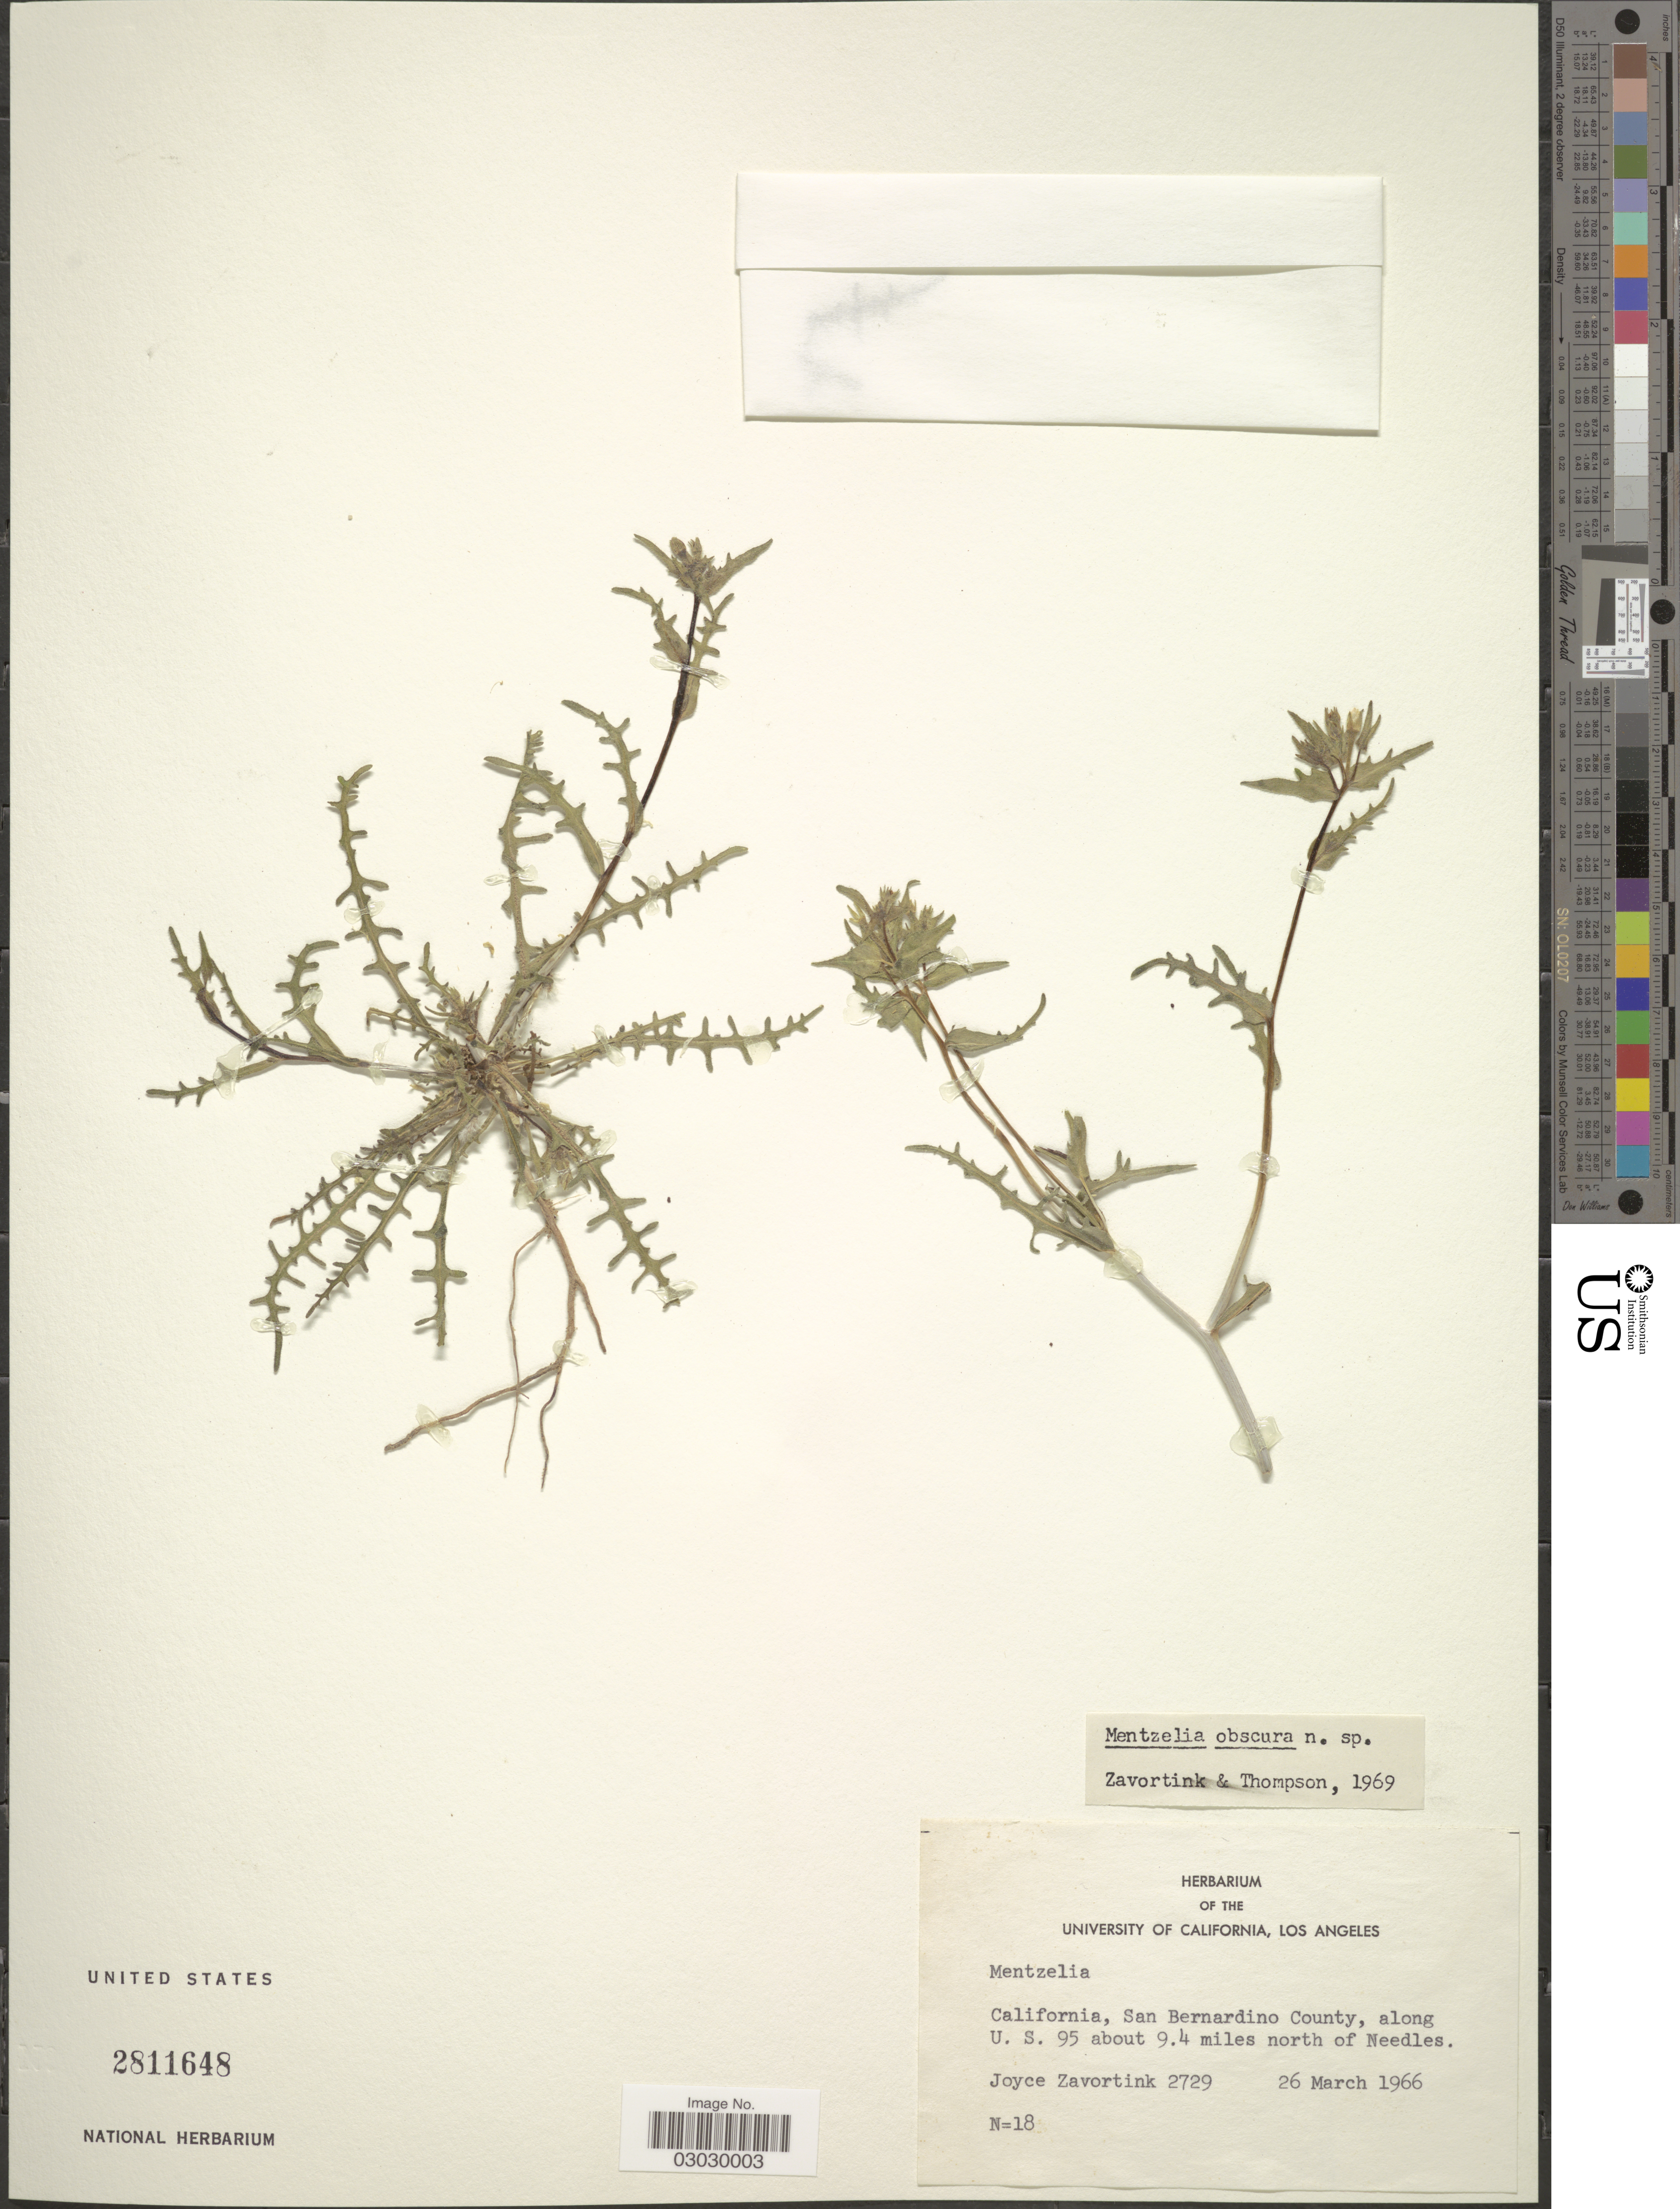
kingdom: Plantae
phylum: Tracheophyta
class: Magnoliopsida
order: Cornales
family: Loasaceae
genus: Mentzelia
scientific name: Mentzelia obscura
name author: H.J. Thomps. & J.E. Roberts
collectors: J. Zavortink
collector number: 2729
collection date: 1966-03-26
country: United States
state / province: California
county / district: San Bernardino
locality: San Bernardino County, along U.S. 95 about 9.4 miles north of Needles.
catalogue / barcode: US 2811648